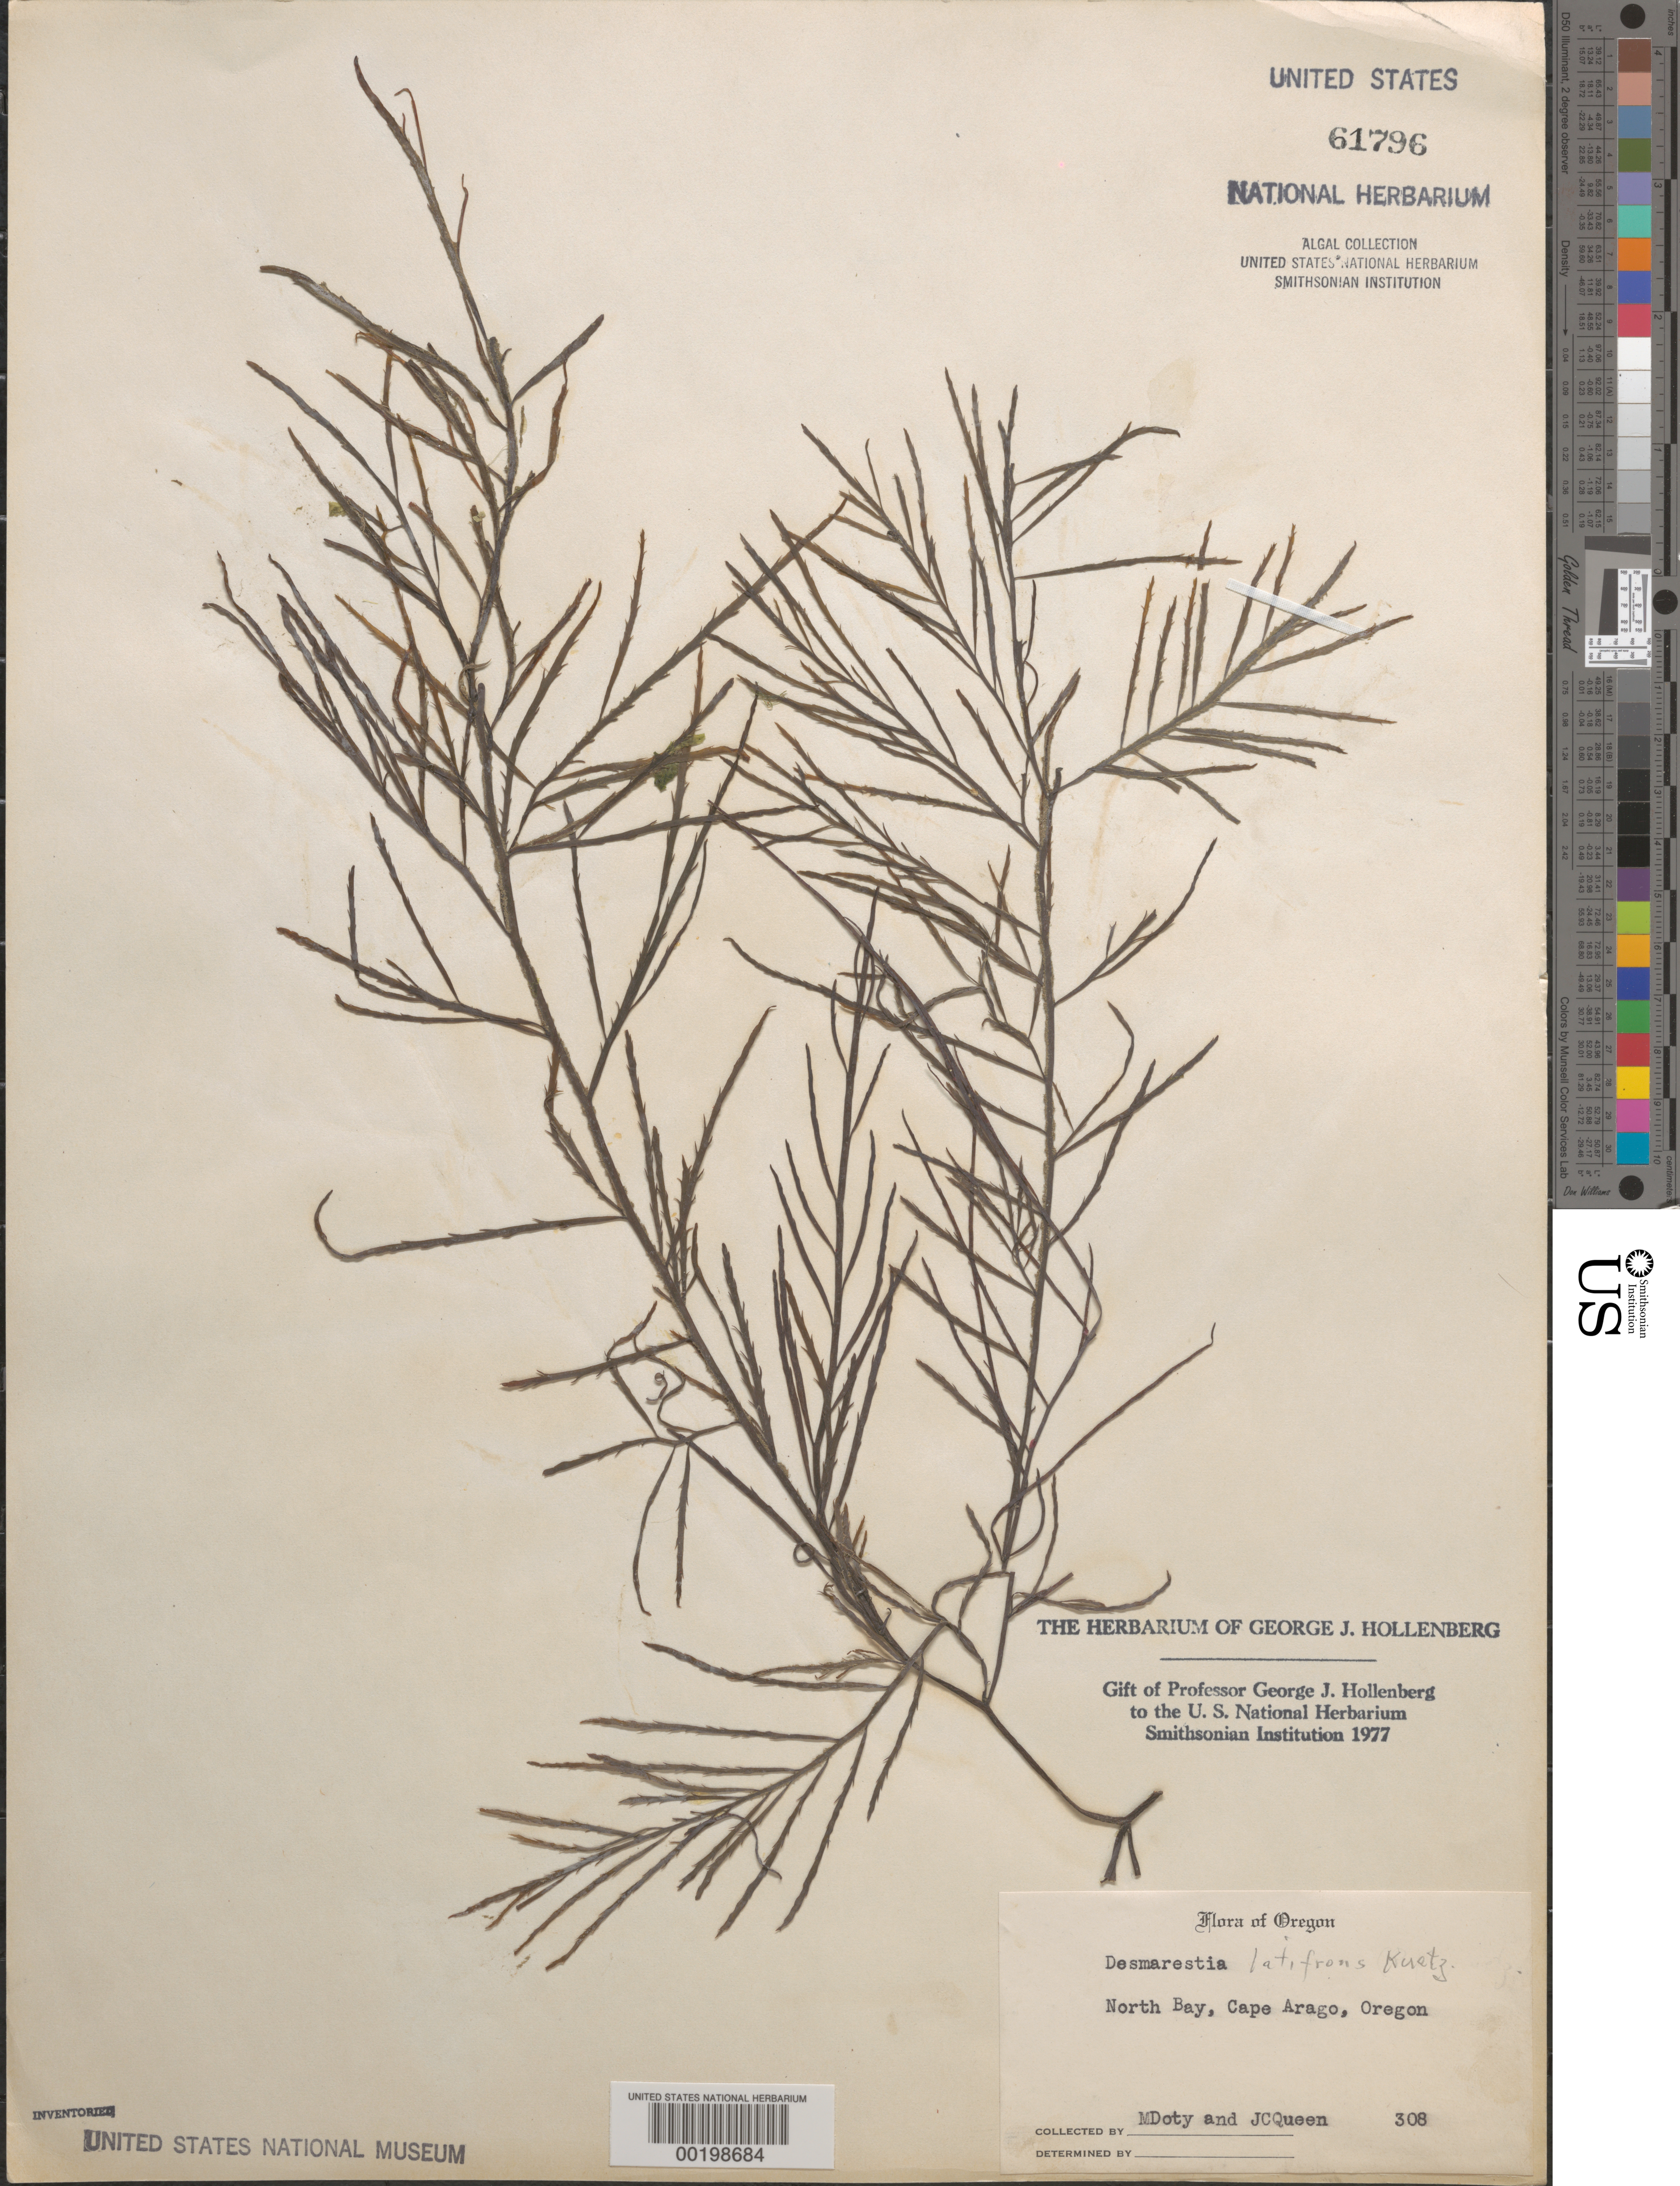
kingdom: Chromista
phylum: Ochrophyta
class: Phaeophyceae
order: Desmarestiales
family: Desmarestiaceae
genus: Desmarestia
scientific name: Desmarestia latifrons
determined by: Hollenberg, George J.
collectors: M. S. Doty & J. Queen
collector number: MSD 308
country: United States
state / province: Oregon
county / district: Coos County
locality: North Bay, Cape Arago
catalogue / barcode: US 61796